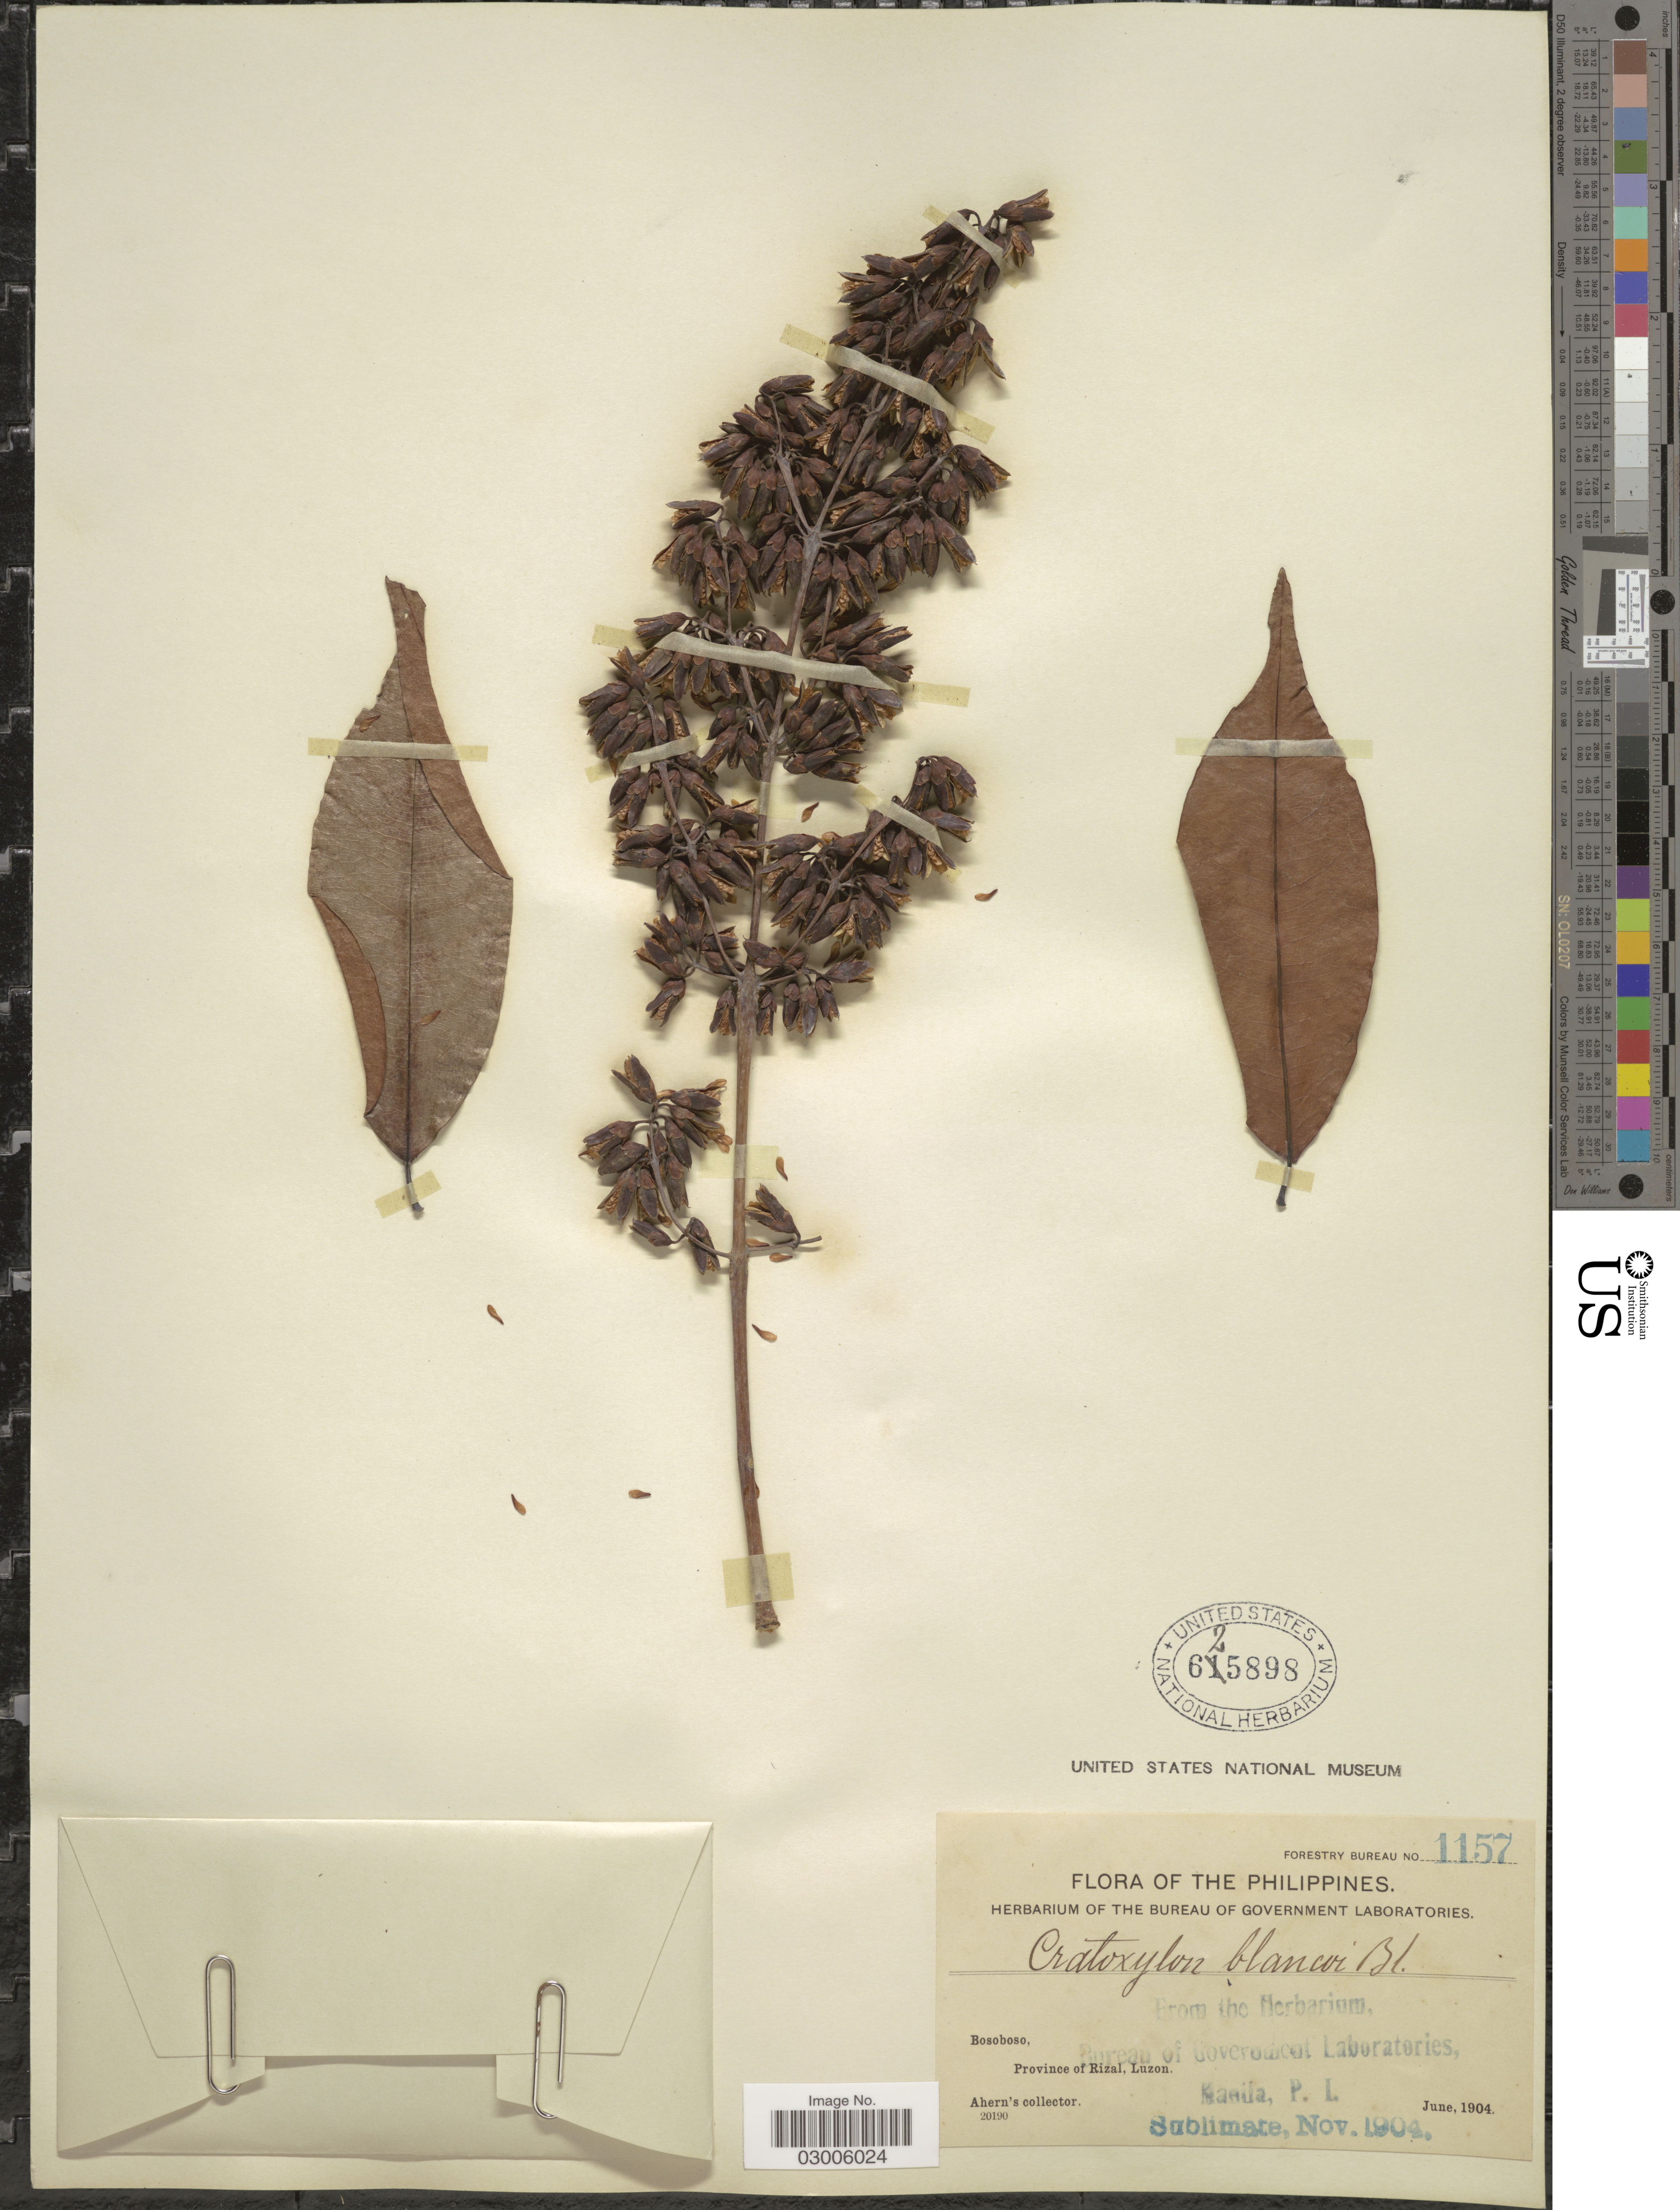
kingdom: Plantae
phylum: Tracheophyta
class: Magnoliopsida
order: Malpighiales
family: Hypericaceae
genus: Cratoxylum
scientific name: Cratoxylum blancoi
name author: Blume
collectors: Ahern's collector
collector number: Forestry Bureau 1157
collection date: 1904-06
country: Philippines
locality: Bosoboso, Province of Rizal, Luzon.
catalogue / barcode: US 625898